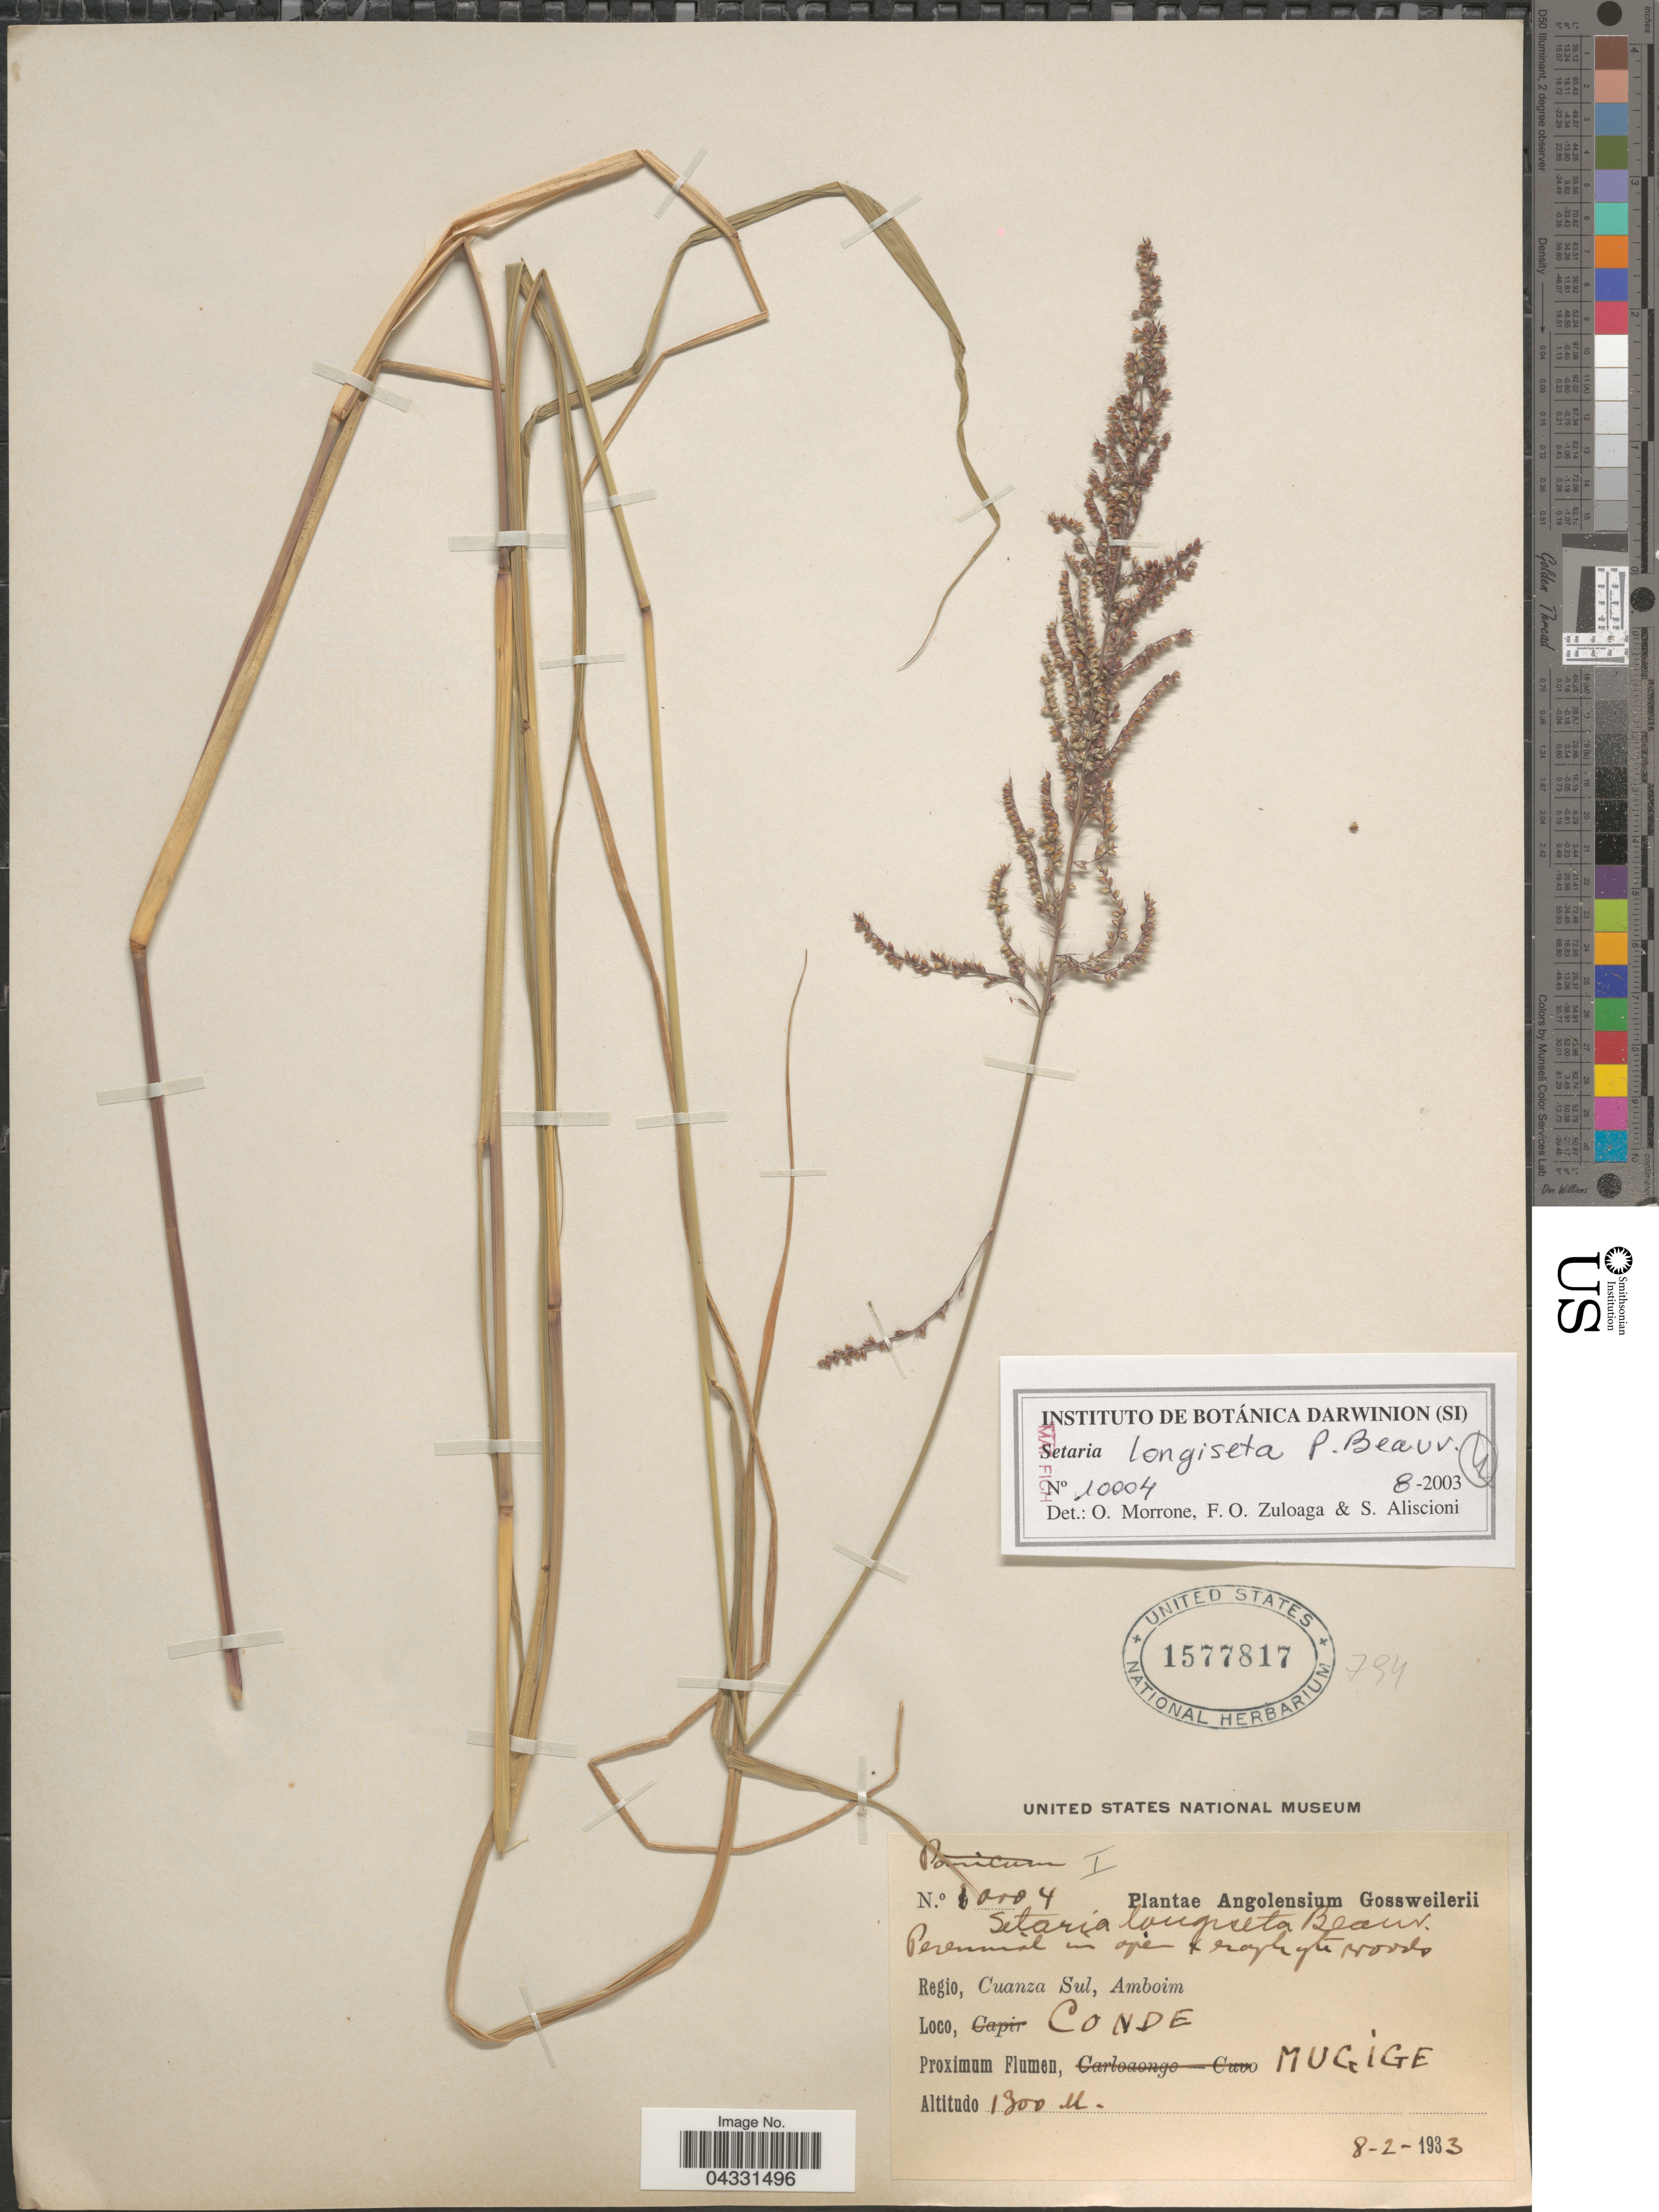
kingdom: Plantae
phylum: Tracheophyta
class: Liliopsida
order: Poales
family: Poaceae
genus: Setaria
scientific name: Setaria longiseta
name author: P. Beauv.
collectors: -. Gossweiler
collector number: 10004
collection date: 1933-02-08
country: Angola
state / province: Cuanza Sul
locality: Regio, Cuanza Zul, Amboim. Conde. Proximum Flumen, Mugige.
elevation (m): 1300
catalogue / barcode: US 1577817